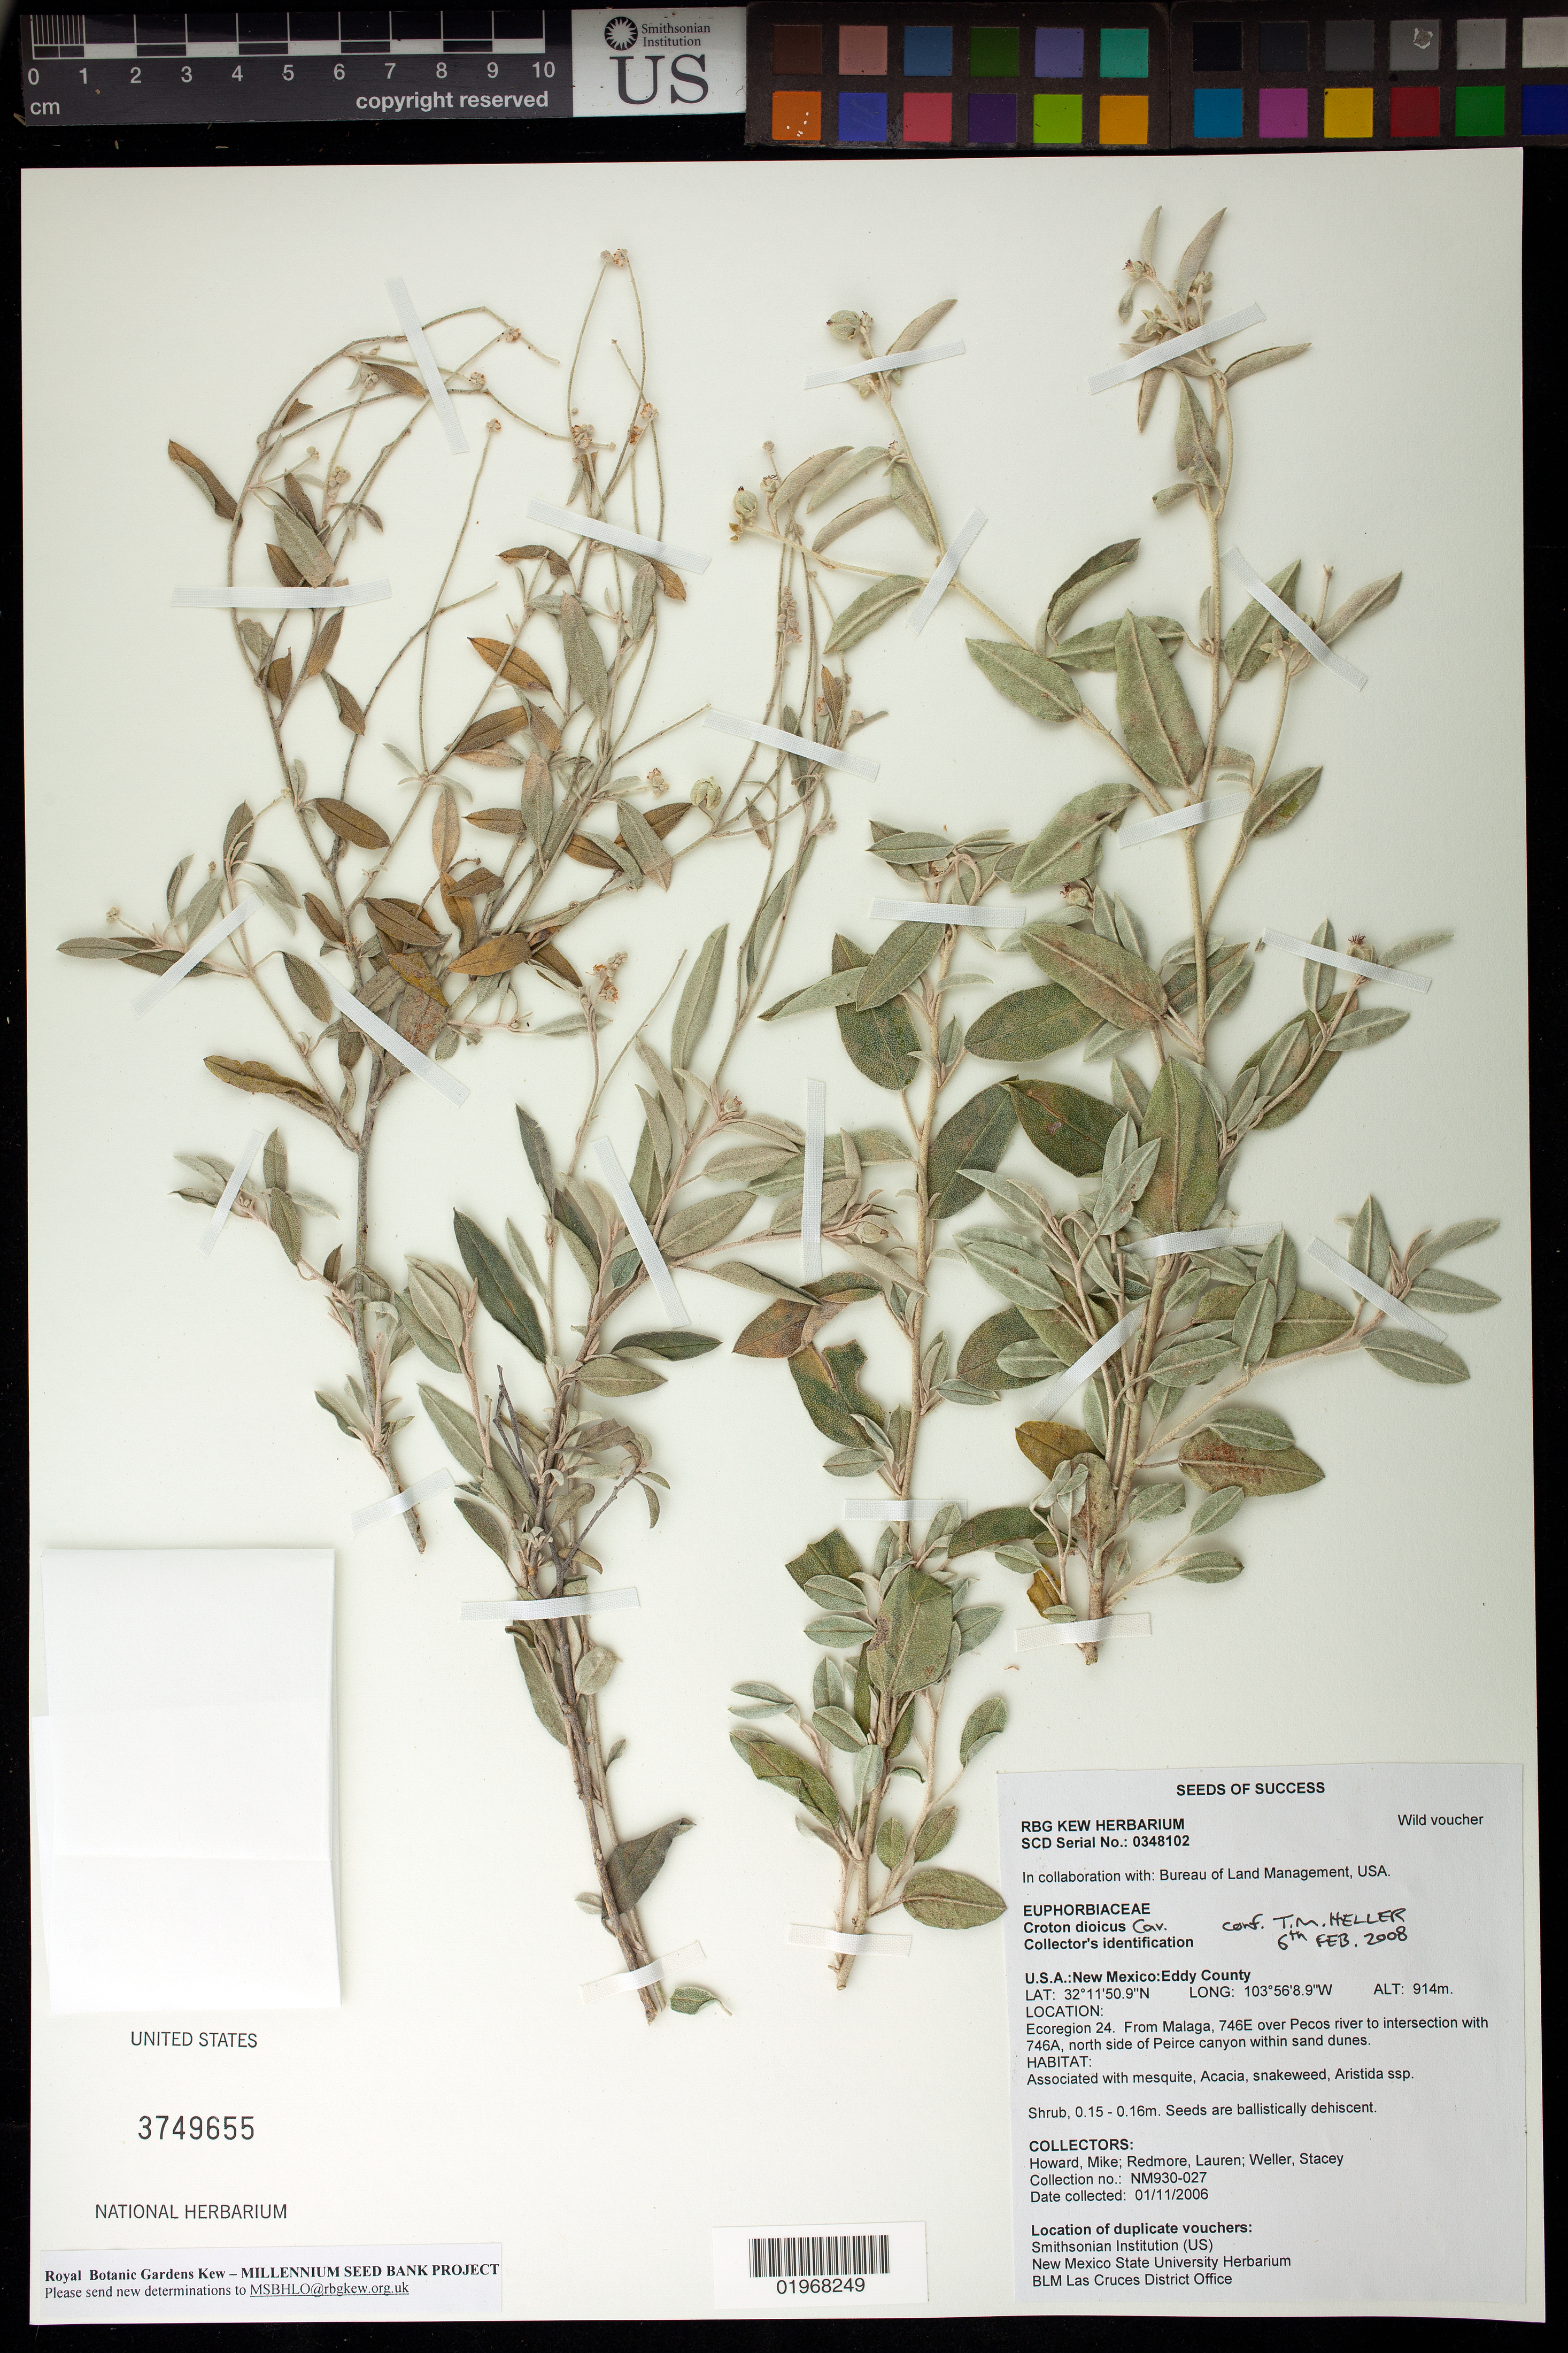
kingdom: Plantae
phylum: Tracheophyta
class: Magnoliopsida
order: Malpighiales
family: Euphorbiaceae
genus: Croton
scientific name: Croton dioicus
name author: Cav.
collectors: M. Howard, L. Redmore & S. Weller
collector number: NM930-027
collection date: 2006-11-01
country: United States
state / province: New Mexico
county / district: Eddy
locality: From Malaga, 746E over Pecos river to intersection with 746A, north side of Peirce canyon within sand dunes.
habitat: With Mesquite, Acacia, Aristida sp., snakeweed.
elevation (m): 914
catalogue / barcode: US 3749655